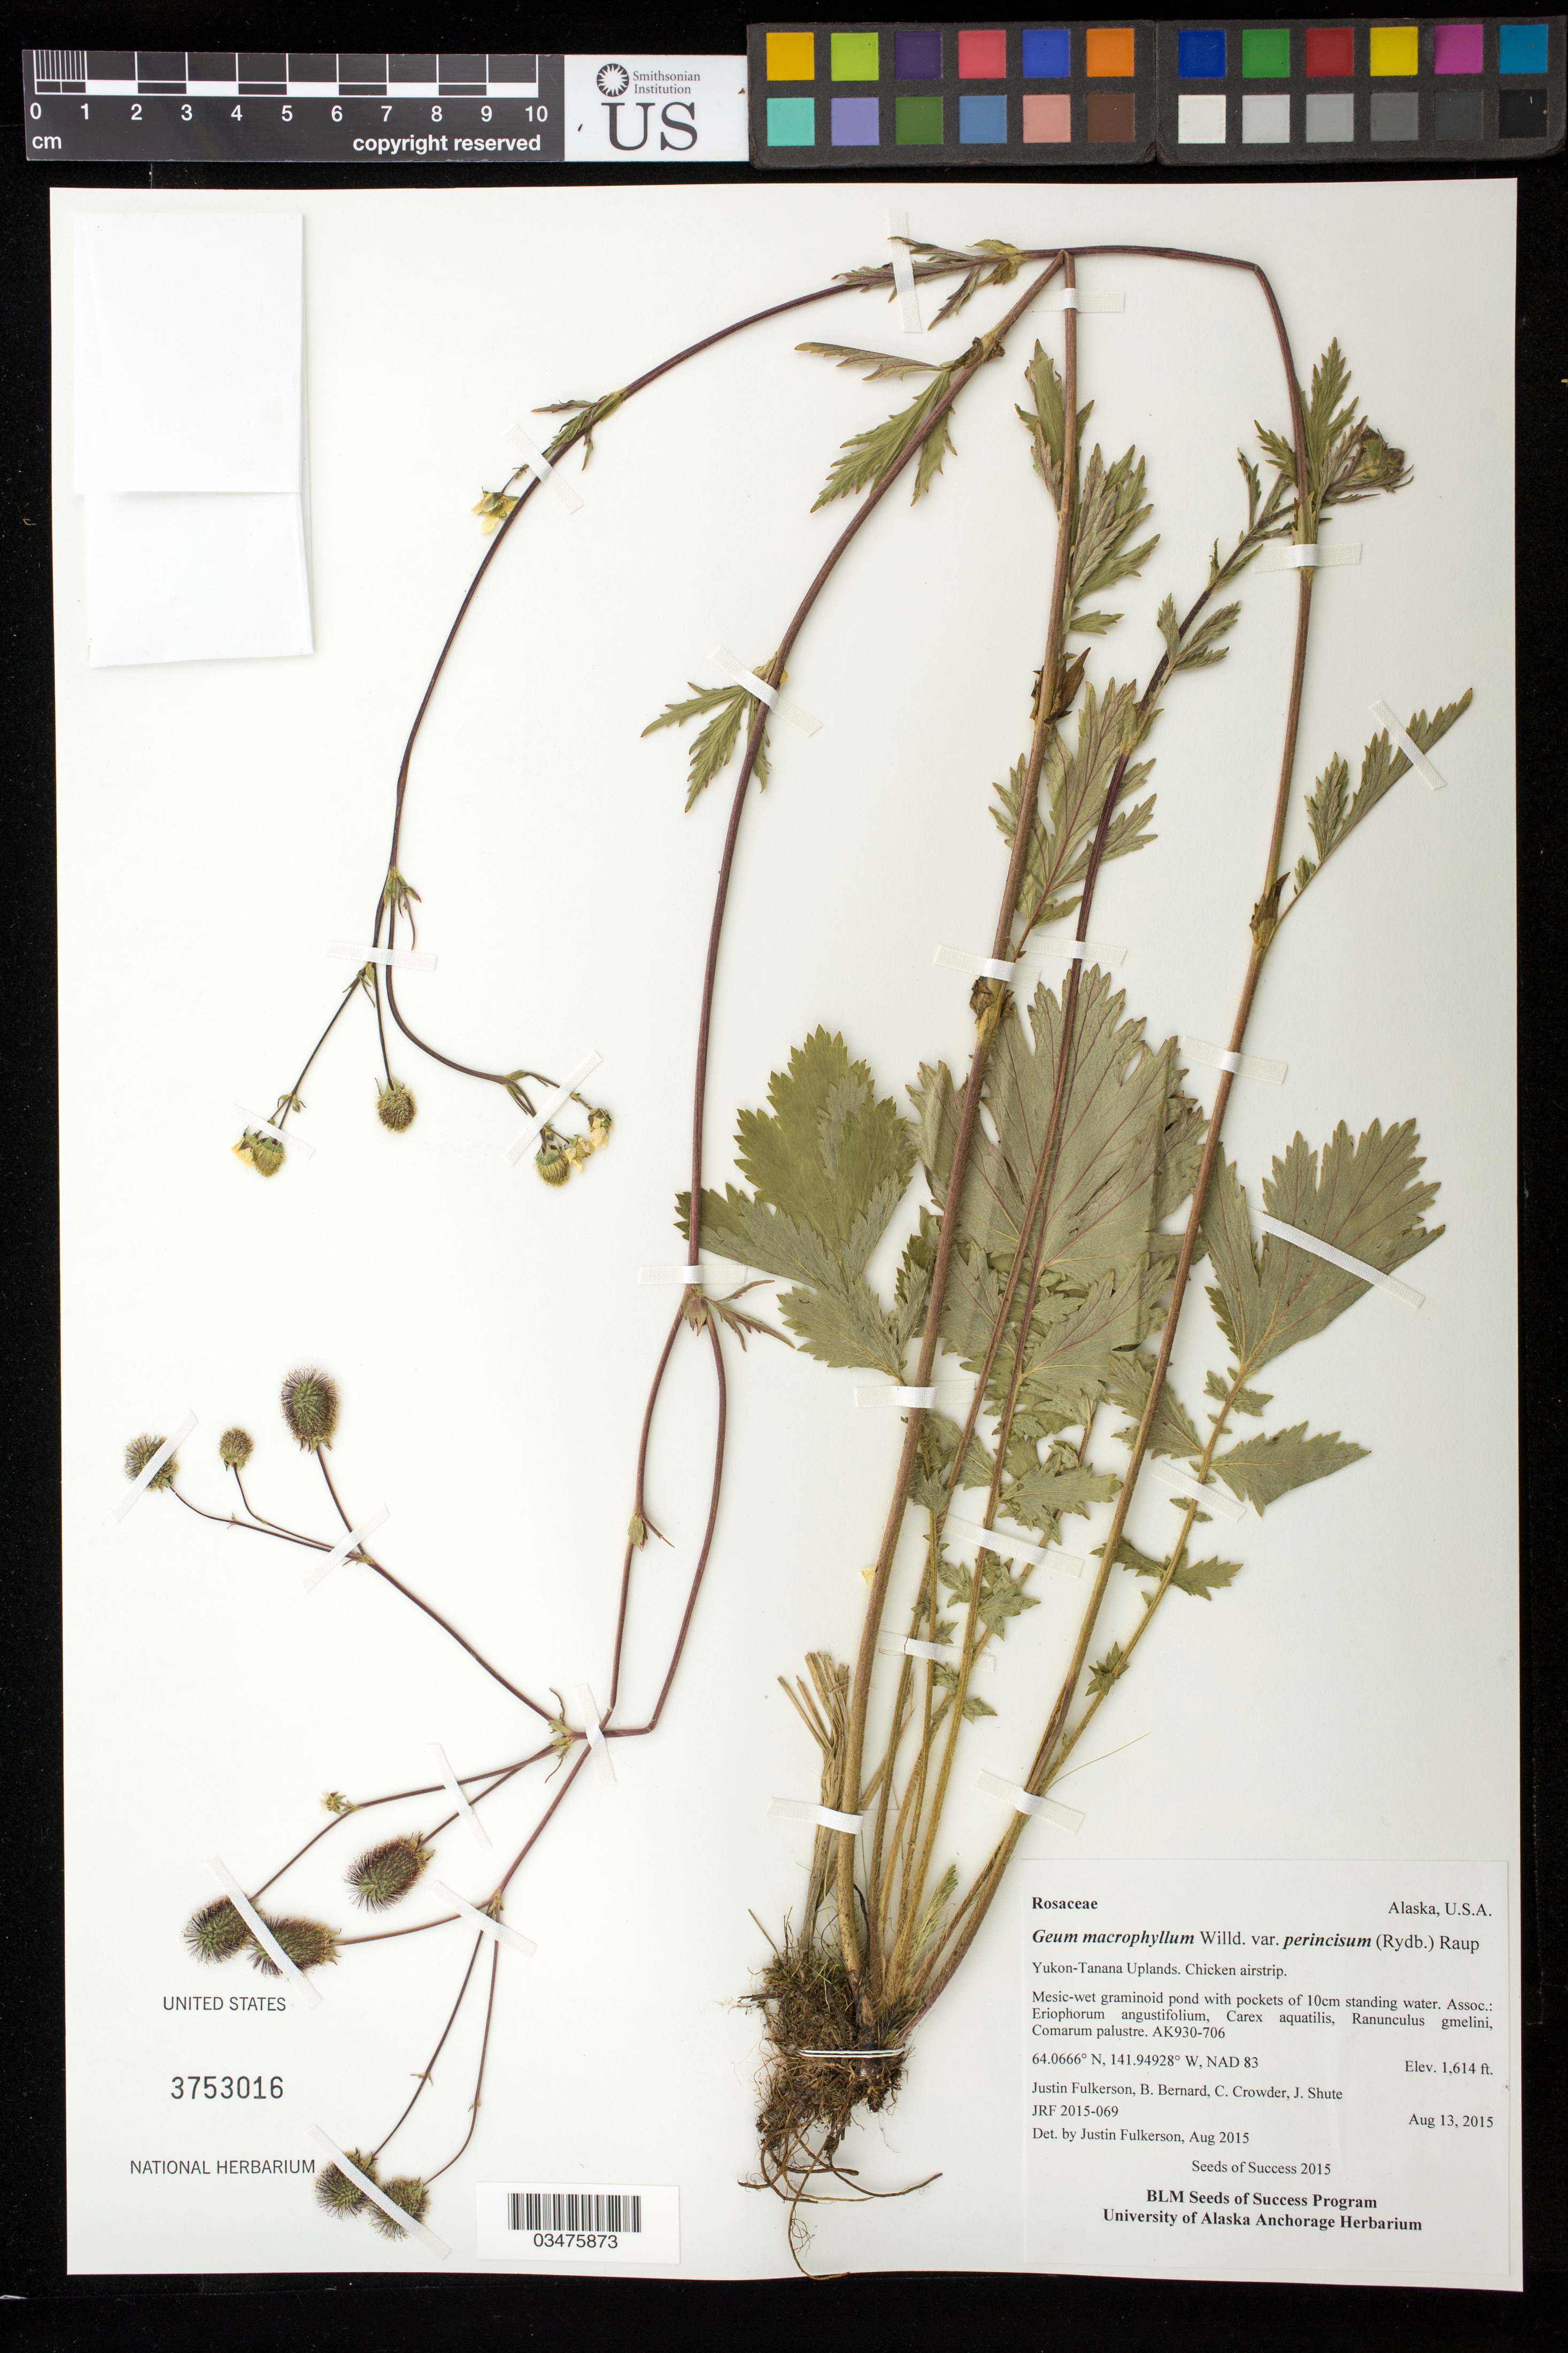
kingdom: Plantae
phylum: Tracheophyta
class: Magnoliopsida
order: Rosales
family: Rosaceae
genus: Geum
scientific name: Geum macrophyllum var. perincisum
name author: (Rydb.) Raup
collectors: J. Fulkerson, C. Crowder, J. Shute & B. Bernard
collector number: AK930-706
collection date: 2015-08-13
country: United States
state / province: Alaska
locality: Yukon-Tanana Uplands. Chicken airstrip.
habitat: Mesic-wet graminoid pond with pockets of 10 cm standing water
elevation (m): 492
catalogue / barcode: US 3753016